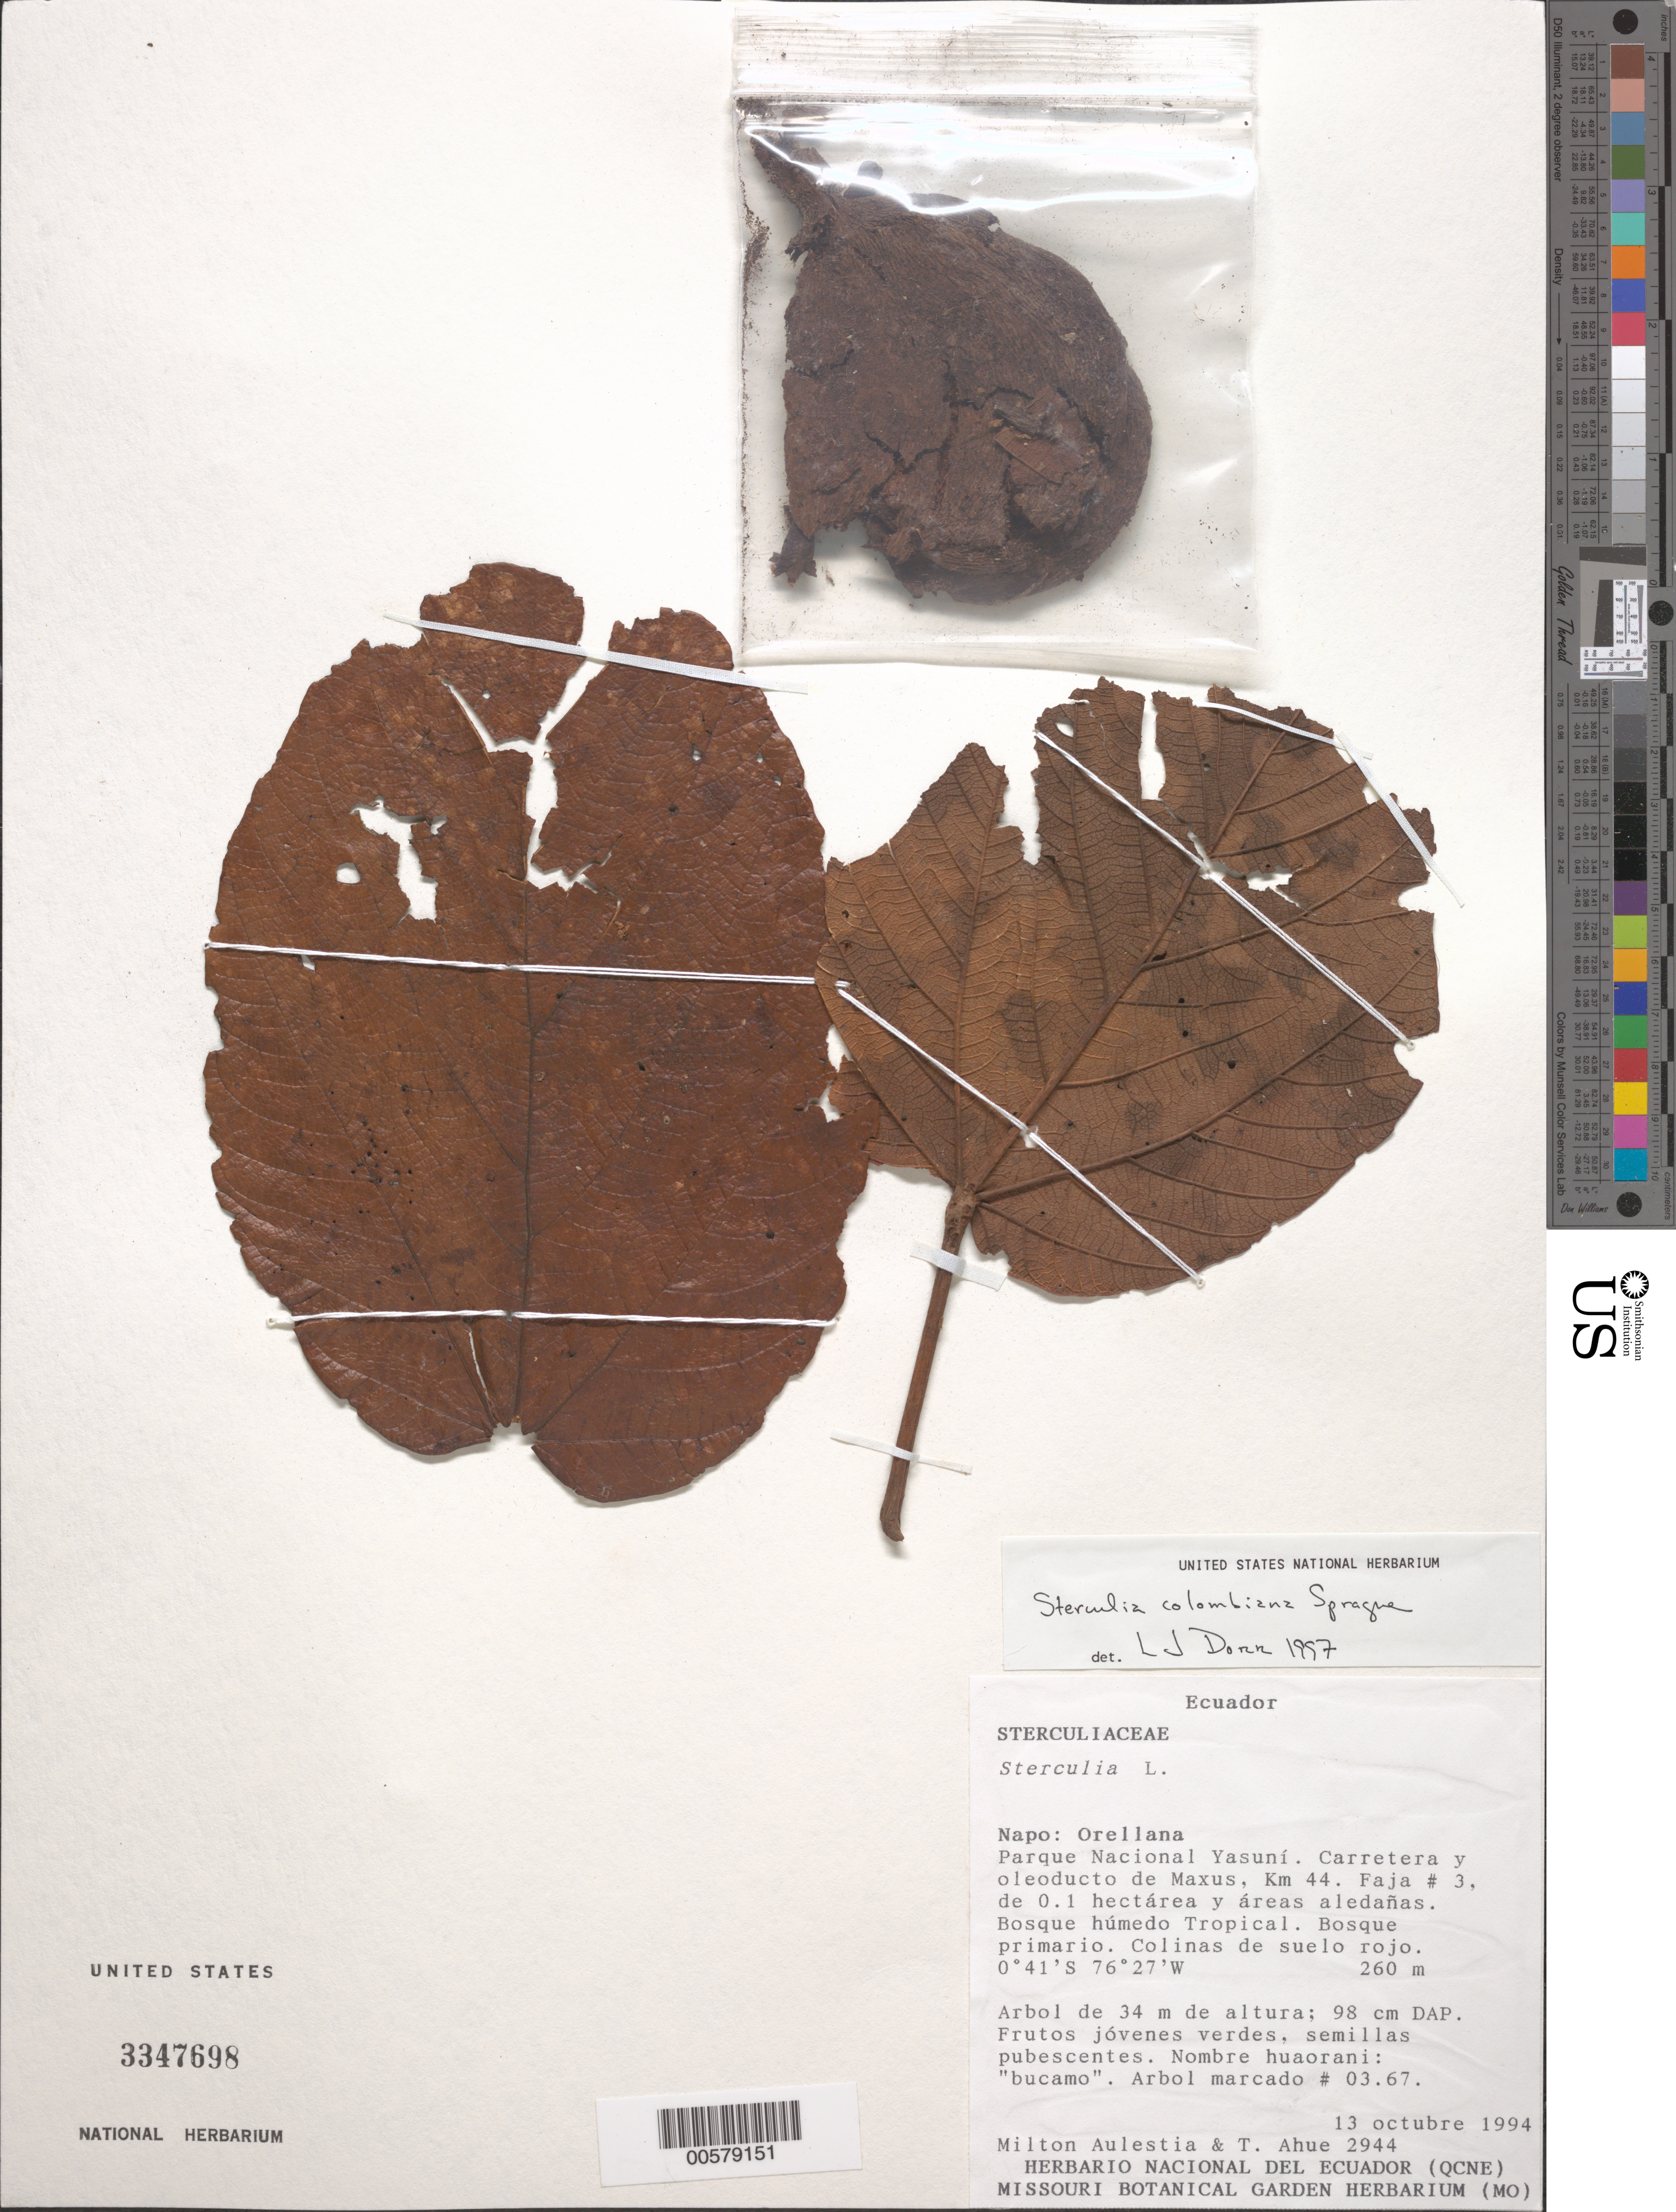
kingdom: Plantae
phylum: Tracheophyta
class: Magnoliopsida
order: Malvales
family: Malvaceae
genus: Sterculia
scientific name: Sterculia colombiana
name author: Sprague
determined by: Dorr, L. J., (BOT), Smithsonian Institution - National Museum of Natural History (UNITED STATES)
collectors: M. Aulestia & T. Ahue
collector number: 2944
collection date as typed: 13 Oct 1994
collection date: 1994-10-13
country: Ecuador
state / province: Napo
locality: Orellana. Parque Nacional Yasuní, Carretera y oleoducto de Maxus, km 44, faja # 3, de 0.1 hectarea y areas aledañas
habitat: Bosque húmedo tropical, bosque primario, colinas de suelo rojo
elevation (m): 260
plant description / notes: Common name: Bucamo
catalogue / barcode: US 3347698